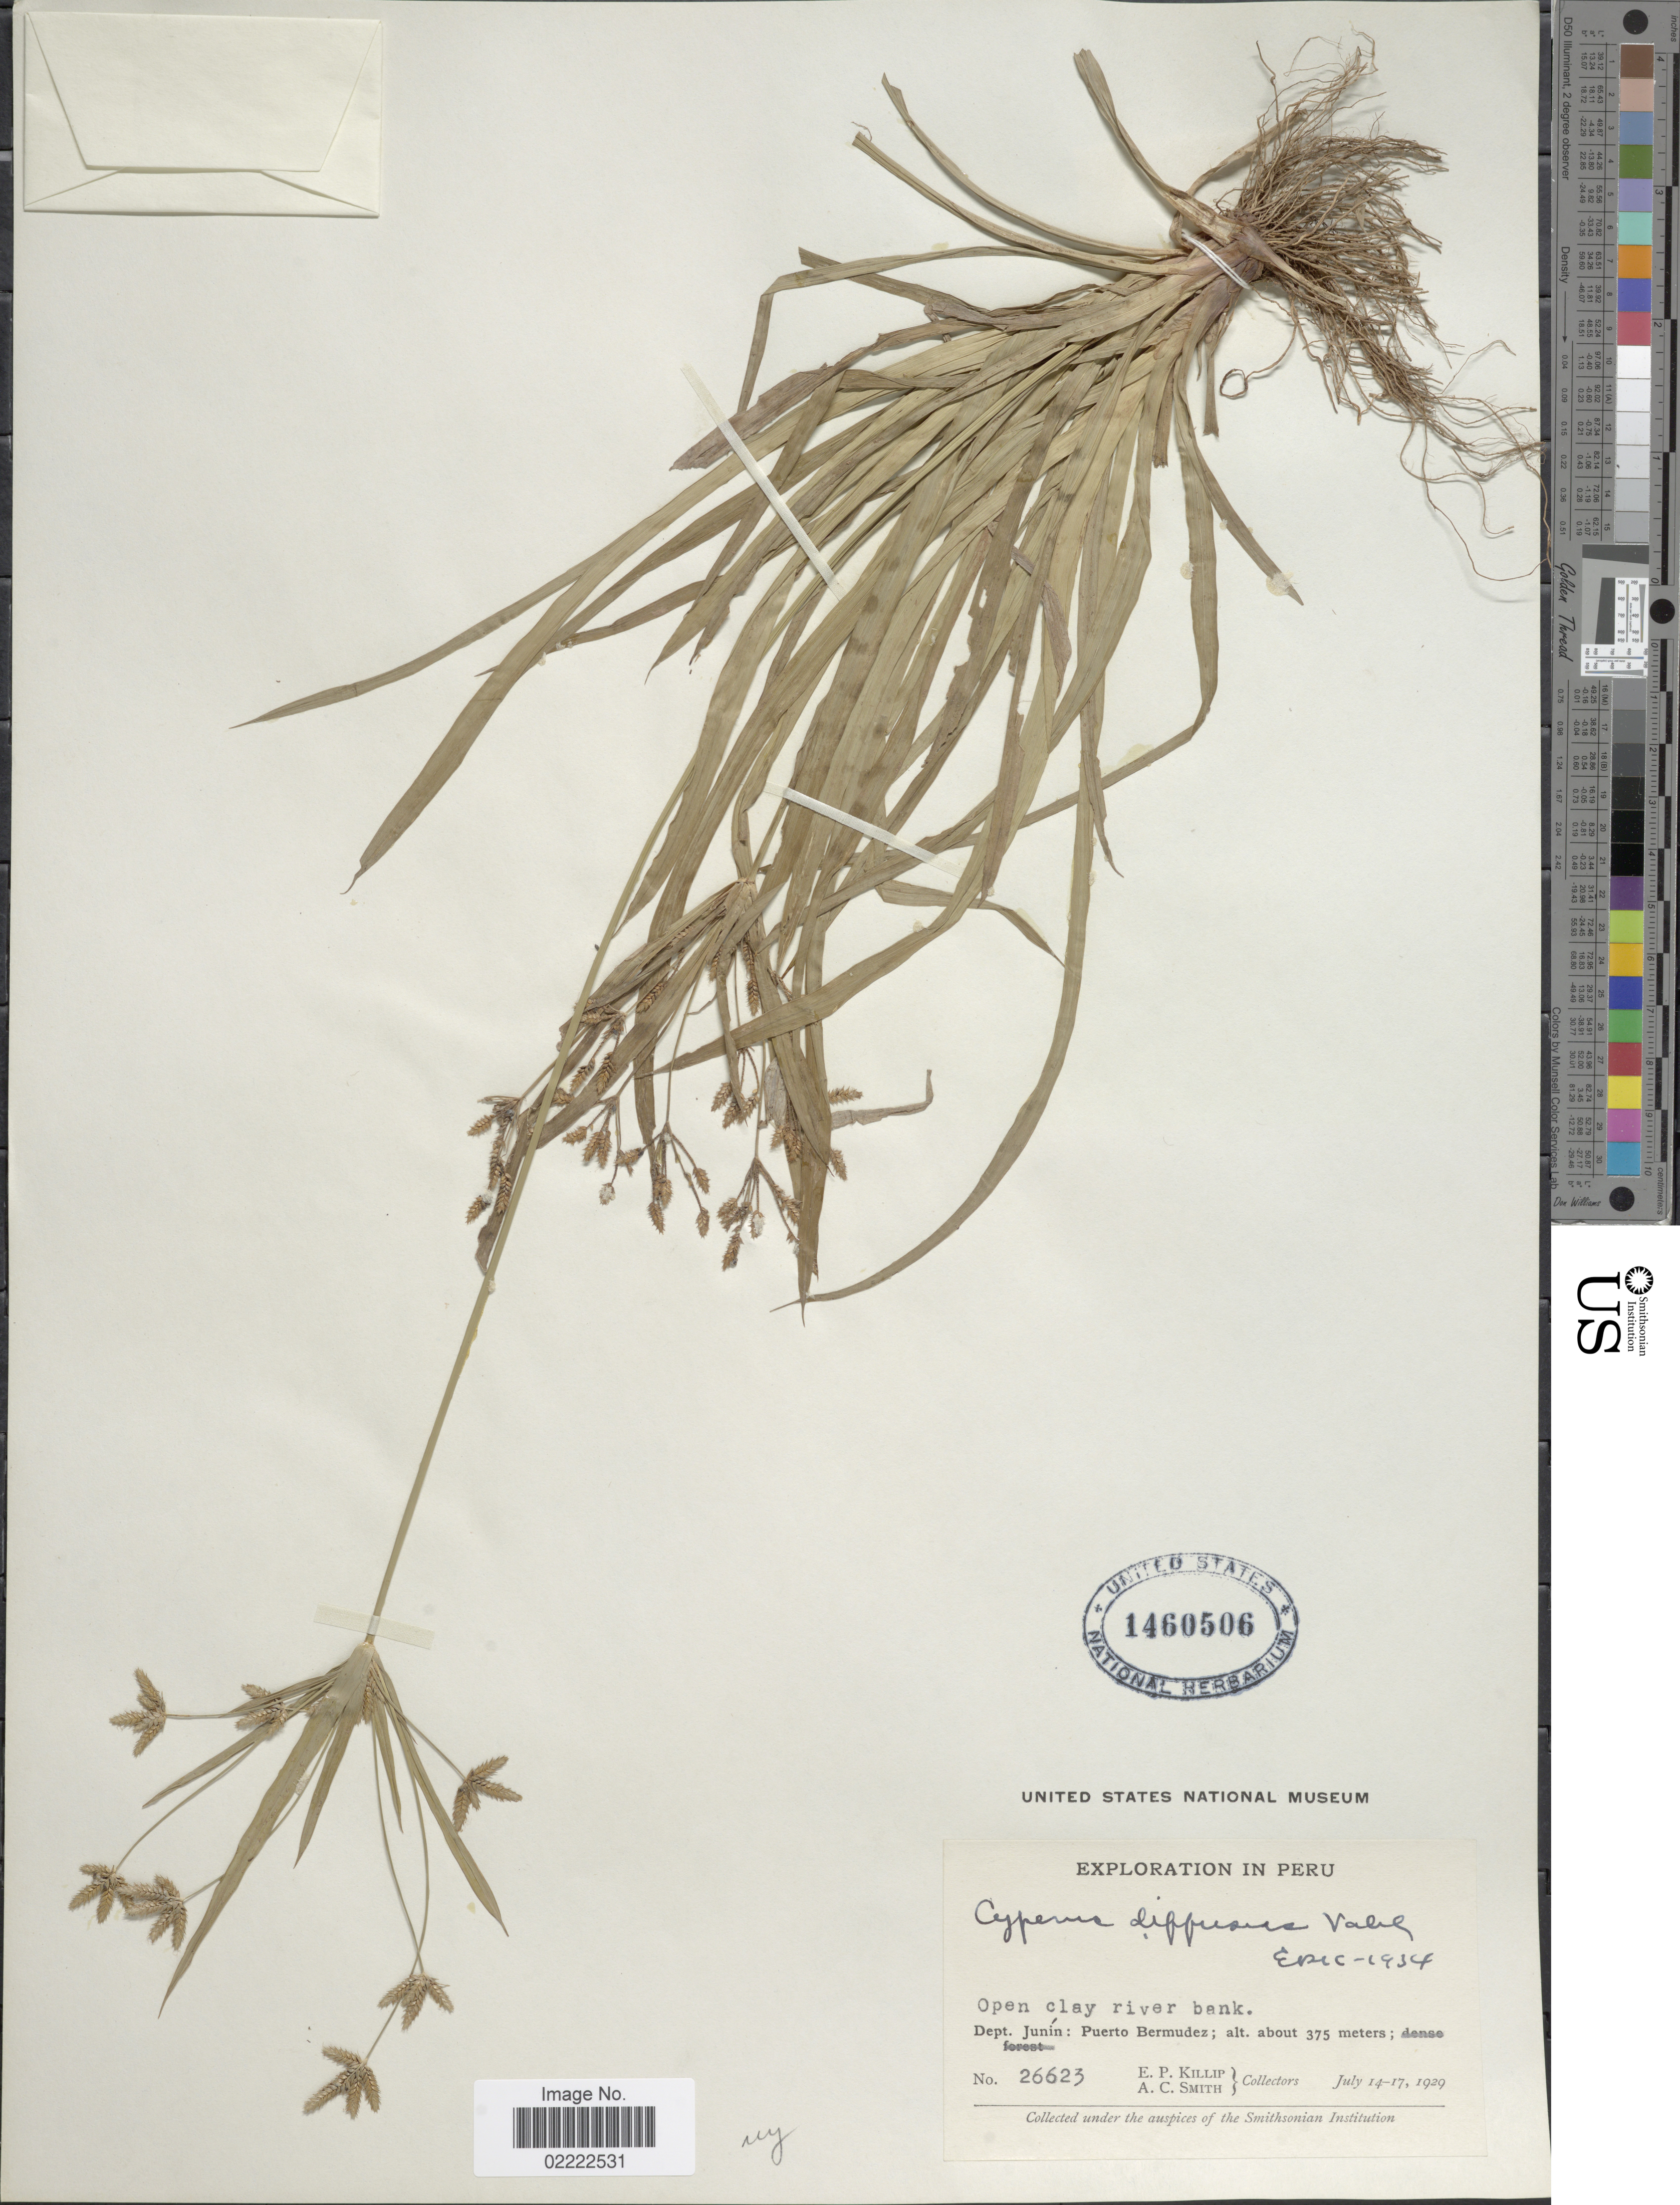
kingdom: Plantae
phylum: Tracheophyta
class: Liliopsida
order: Poales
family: Cyperaceae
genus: Cyperus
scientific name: Cyperus laxus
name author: Lam.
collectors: E. P. Killip & A. C. Smith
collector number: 26623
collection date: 1929-07-14/1929-07-17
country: Peru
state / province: Junín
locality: Open clay river bank, Puerto Bermudez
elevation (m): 375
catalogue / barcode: US 1460506